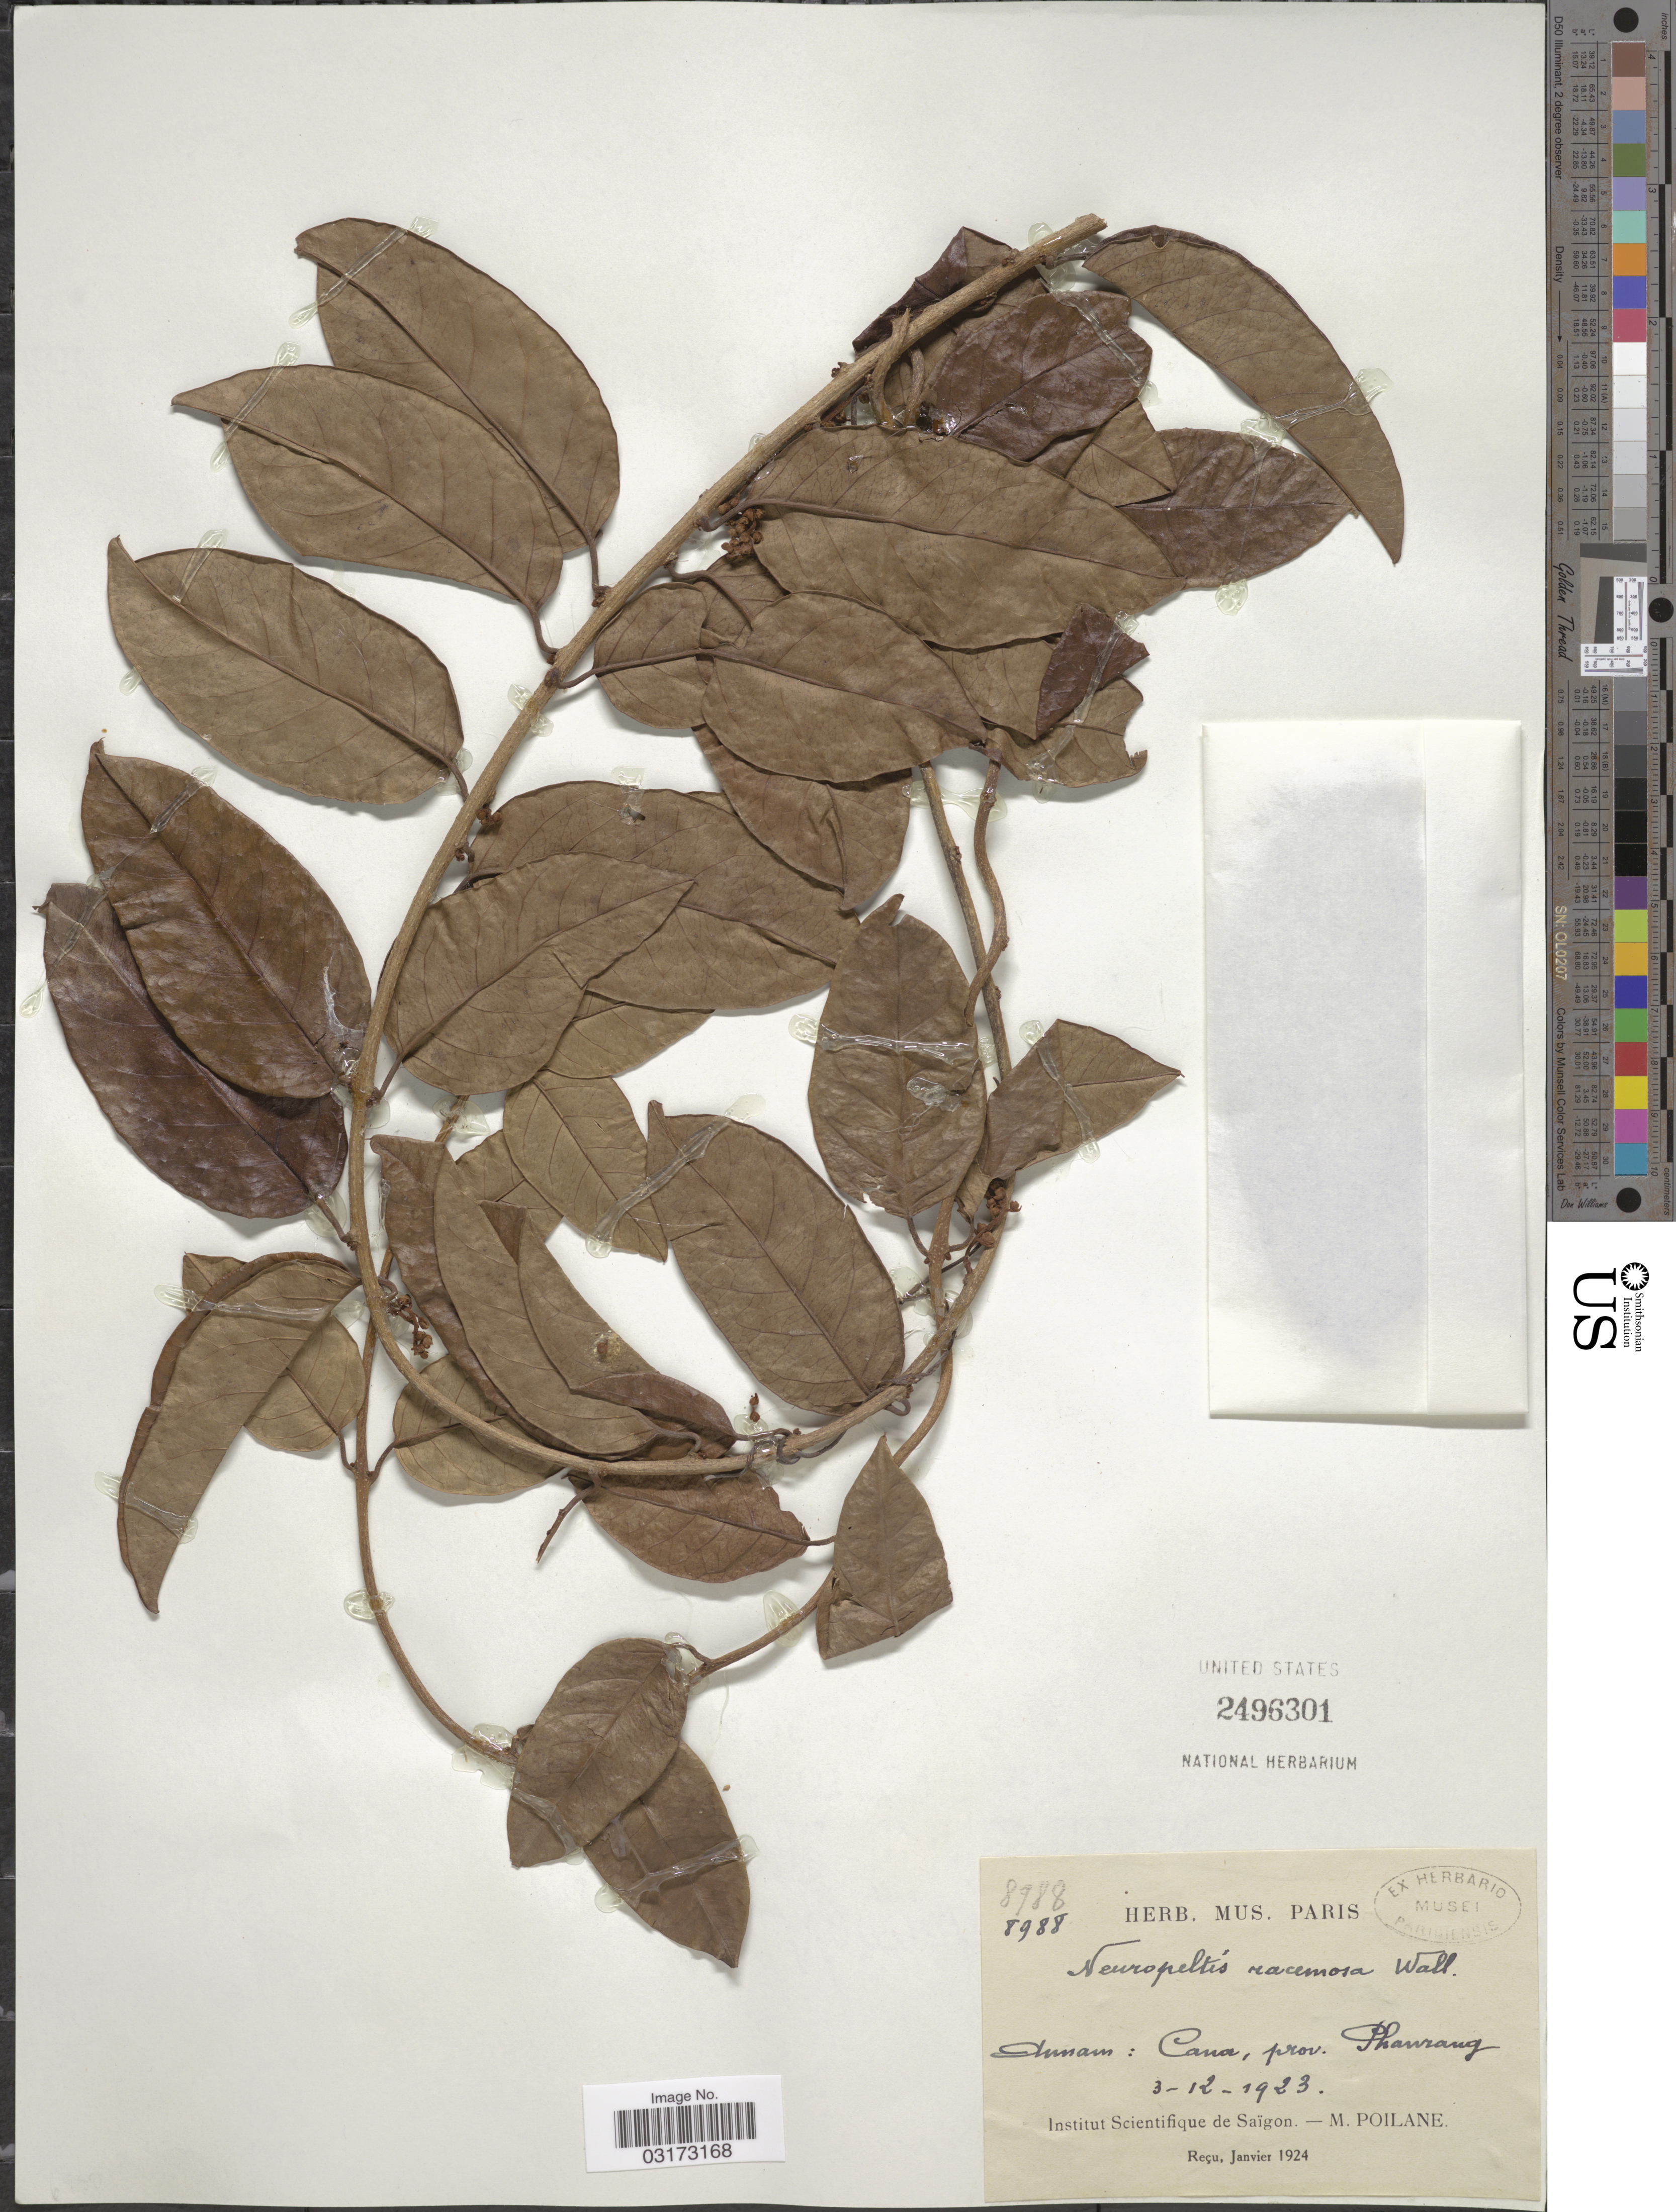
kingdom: Plantae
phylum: Tracheophyta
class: Magnoliopsida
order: Solanales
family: Convolvulaceae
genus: Neuropeltis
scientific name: Neuropeltis racemosa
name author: Wall.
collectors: M. Poilane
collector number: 8988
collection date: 1923-12-03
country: Vietnam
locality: Annam: Cana, prov. Phanrang.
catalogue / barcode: US 2496301